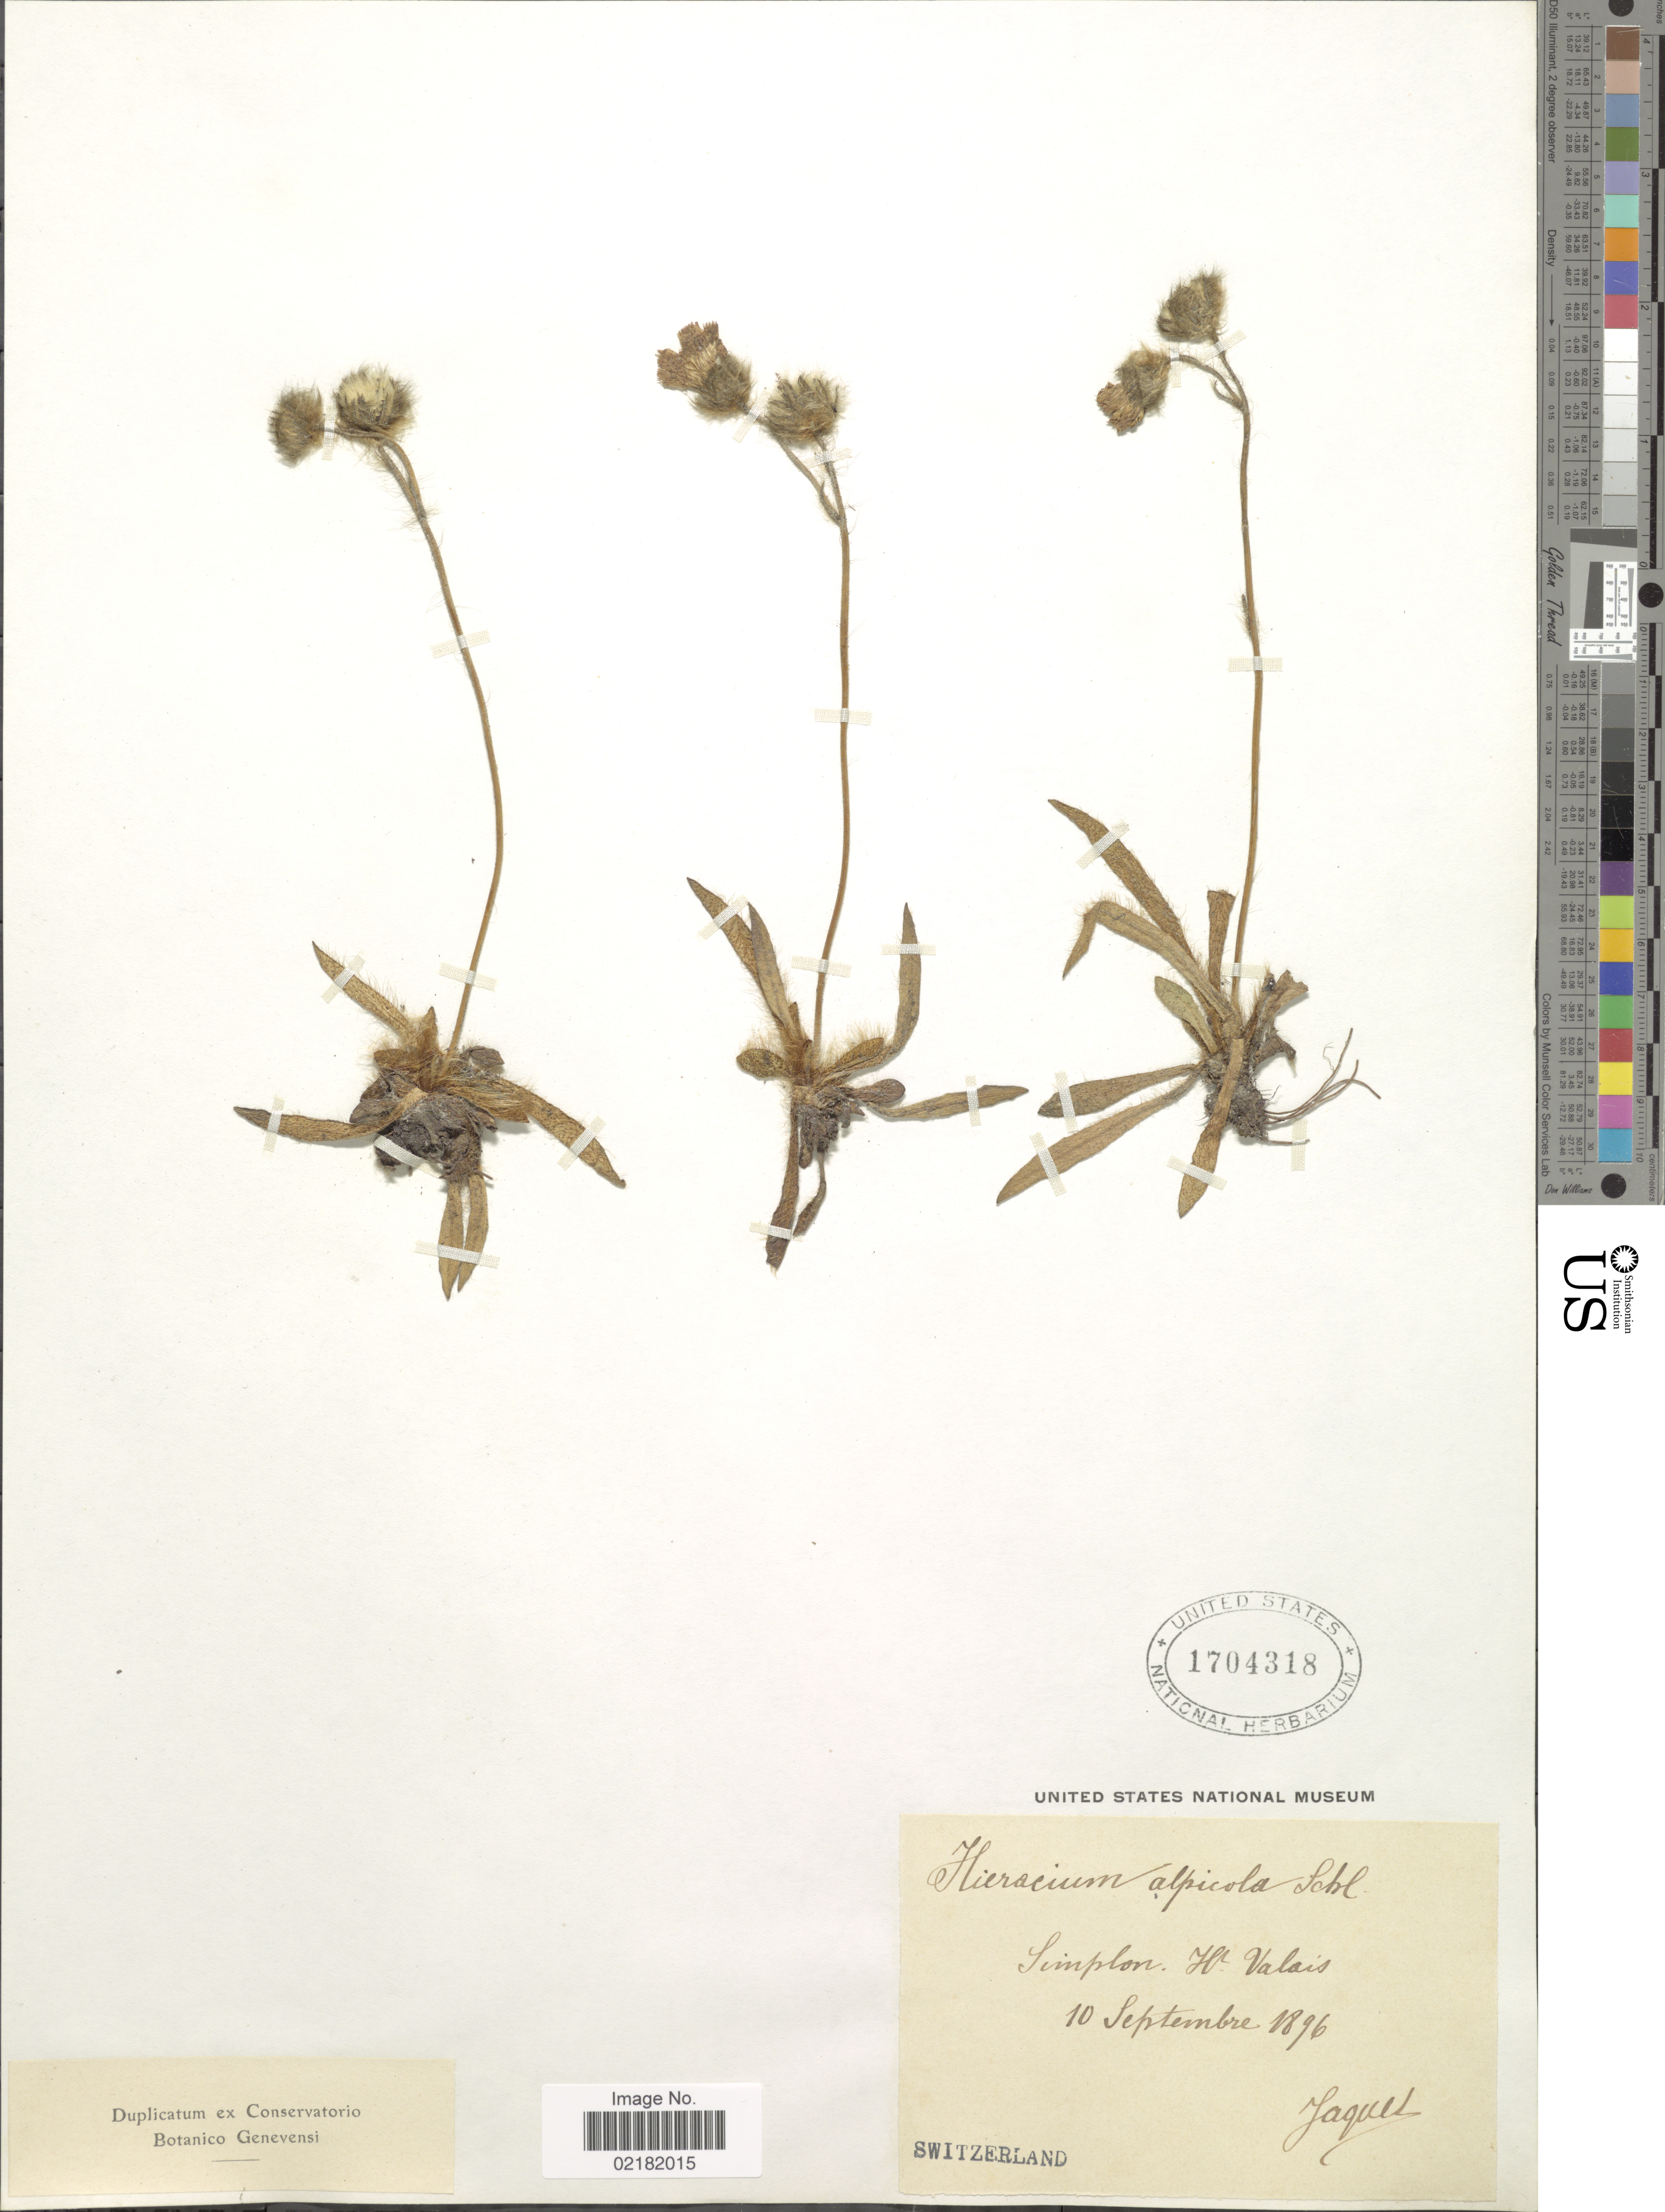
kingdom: Plantae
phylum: Tracheophyta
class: Magnoliopsida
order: Asterales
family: Asteraceae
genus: Hieracium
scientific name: Hieracium alpicola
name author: Steud. & Hochst.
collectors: -. Jaquel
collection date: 1896-09-10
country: Switzerland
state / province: Valais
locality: Simplon, Ht. Valais.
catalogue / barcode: US 1704318